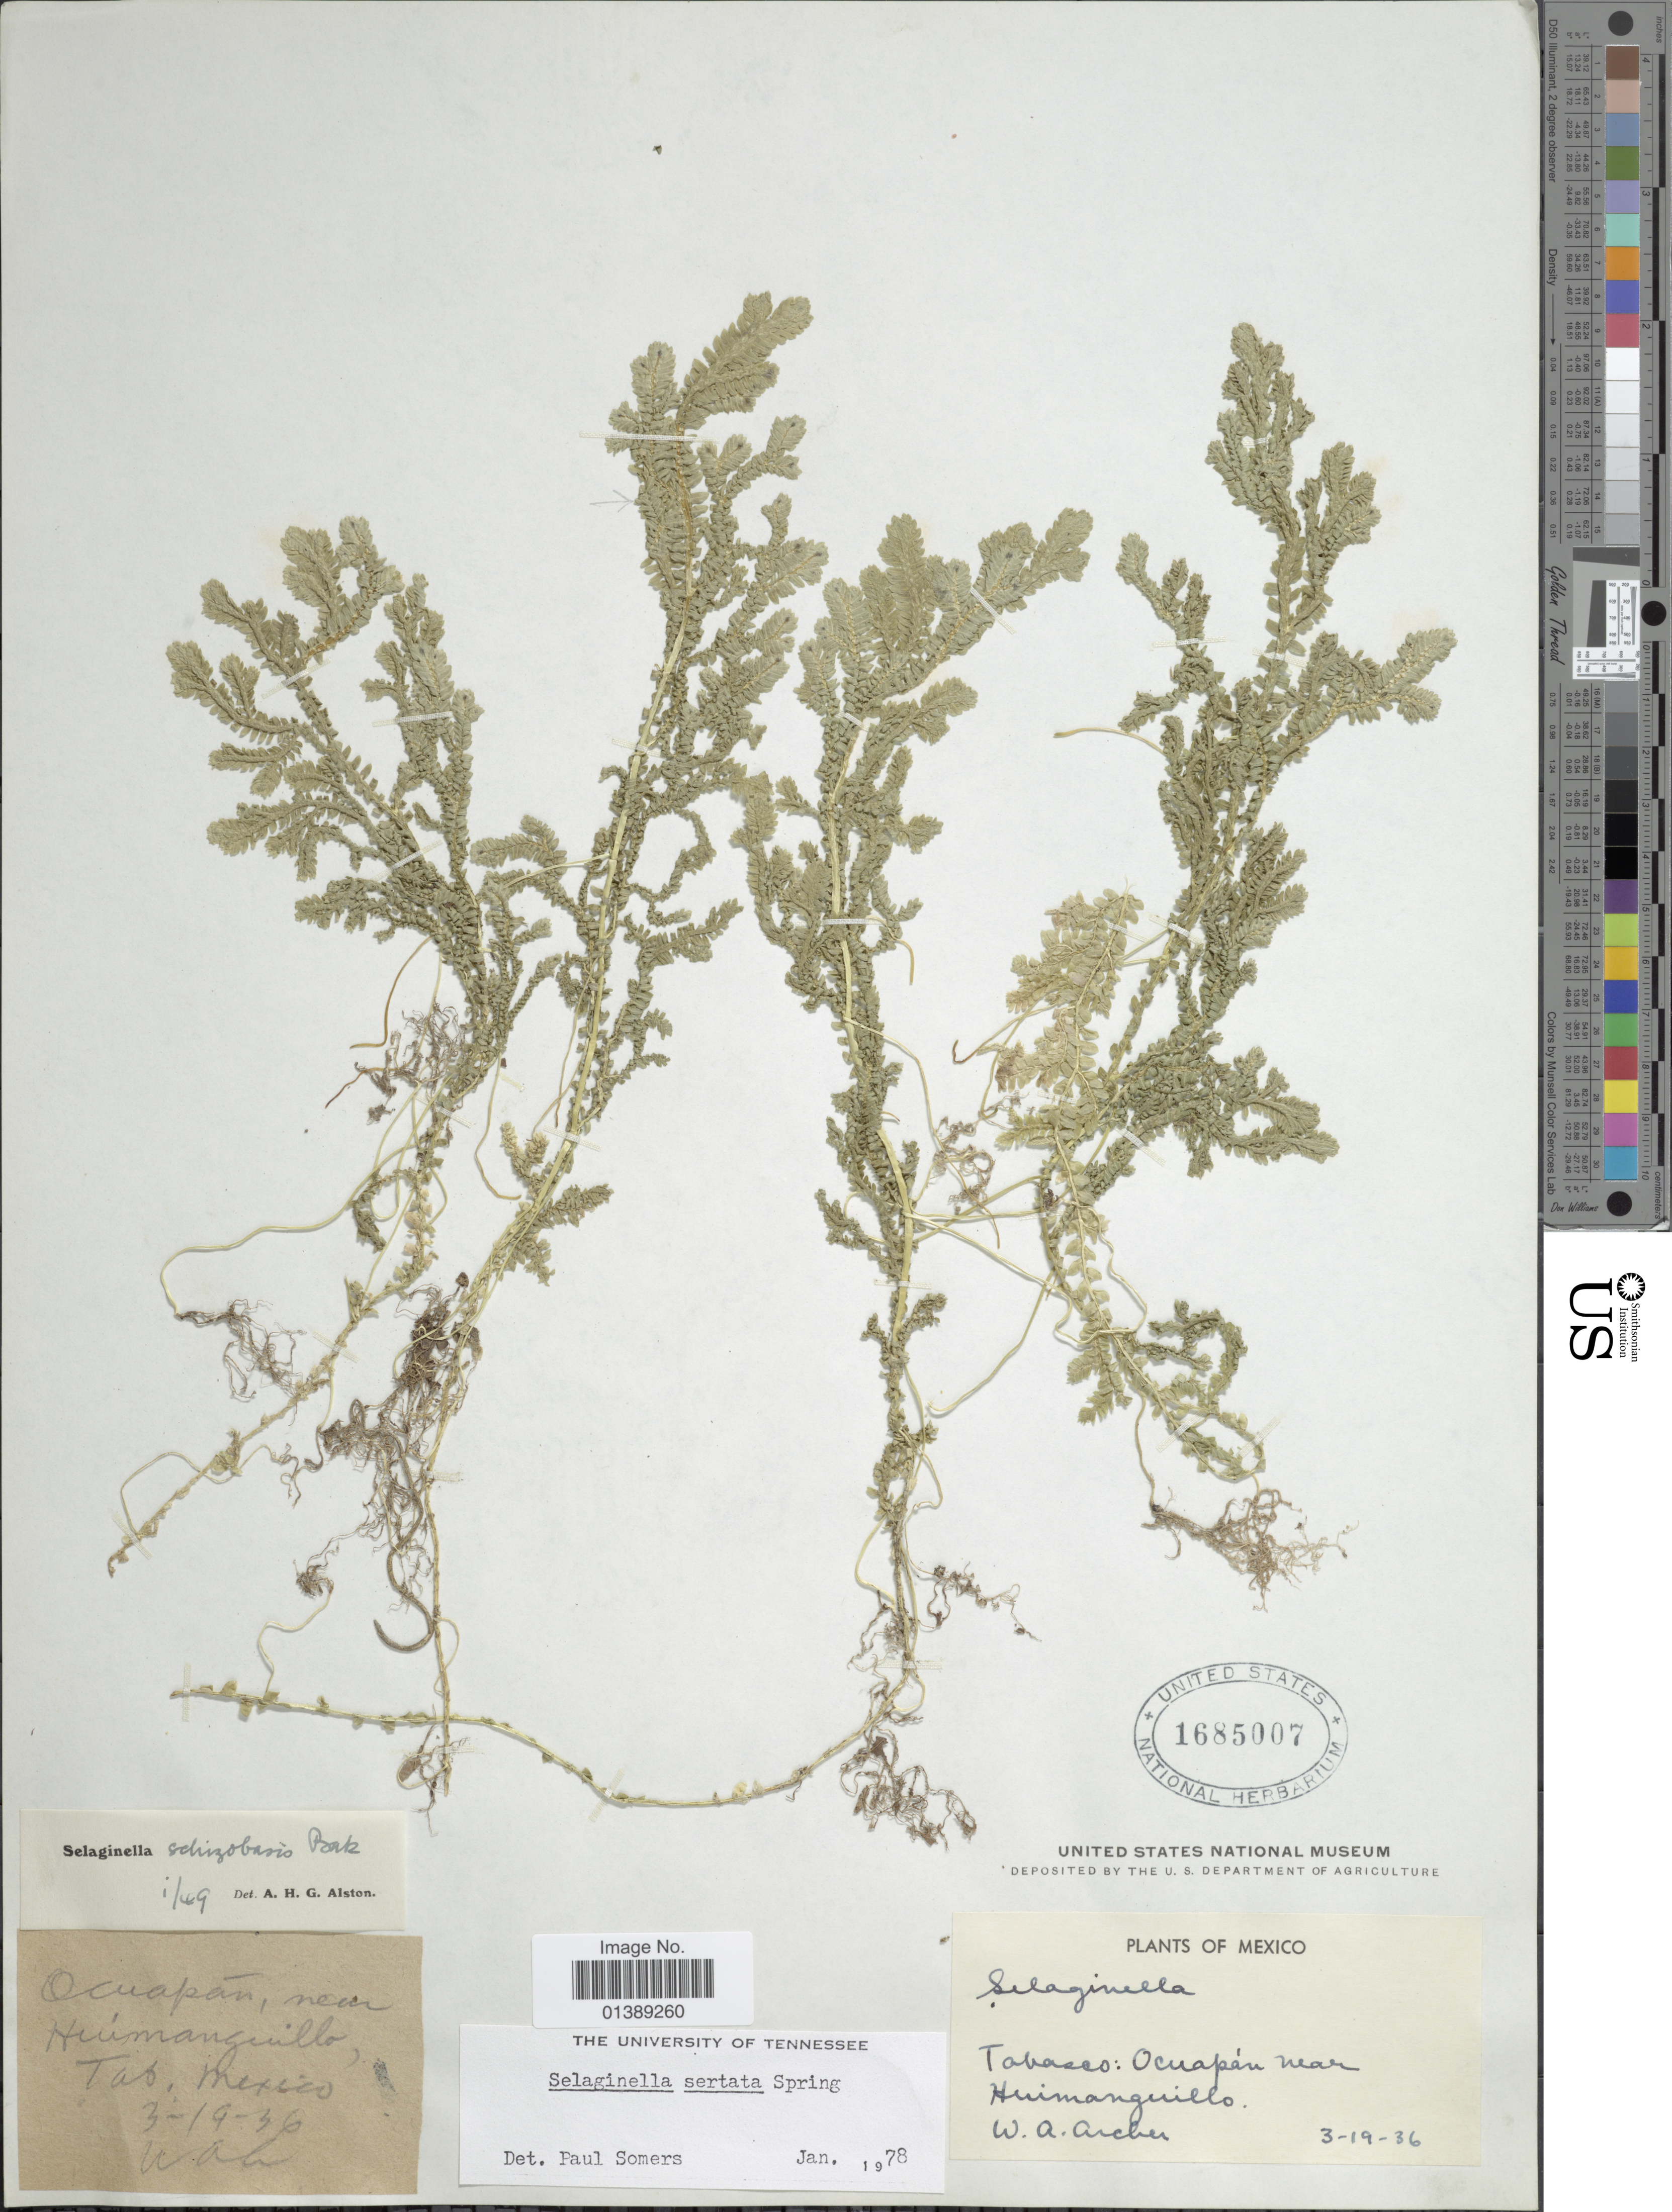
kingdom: Plantae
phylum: Tracheophyta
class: Lycopodiopsida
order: Selaginellales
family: Selaginellaceae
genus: Selaginella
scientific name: Selaginella sertata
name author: Spring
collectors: W. A. Archer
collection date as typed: Transcribed d/m/y: 19/3/36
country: Mexico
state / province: Tabasco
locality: Ocuapán near Huimanguillo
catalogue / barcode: US 1685007